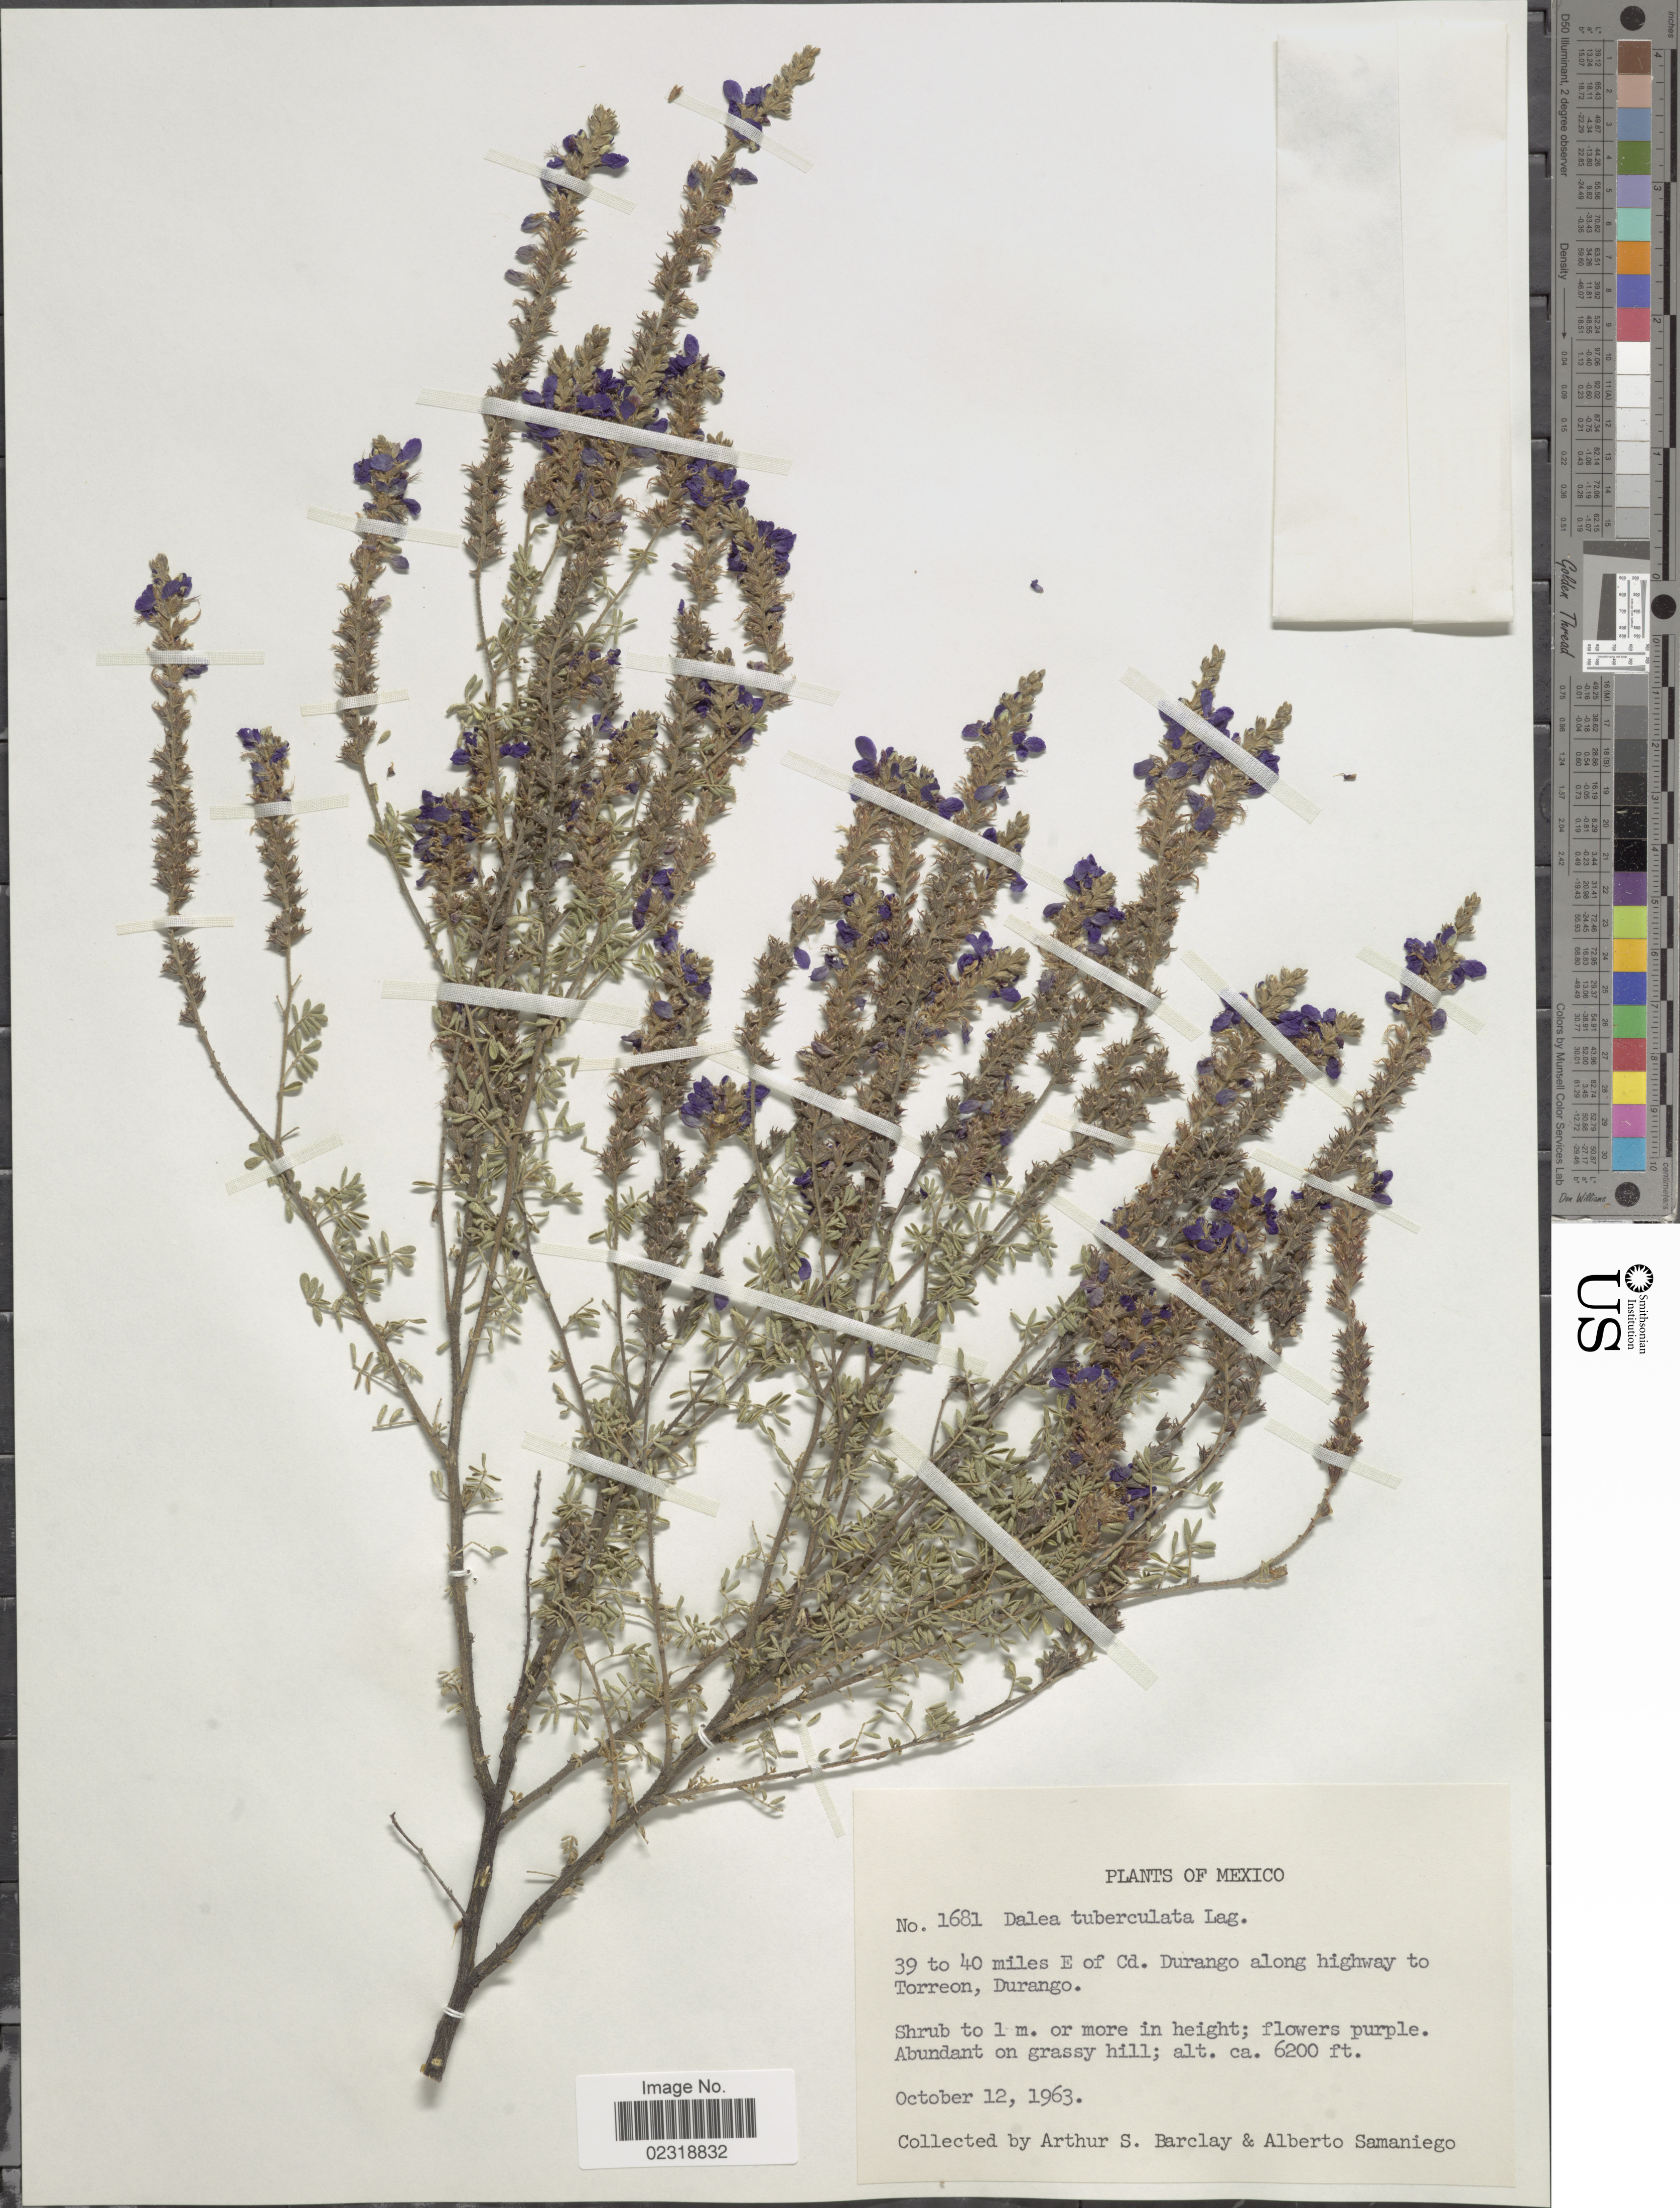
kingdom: Plantae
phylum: Tracheophyta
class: Magnoliopsida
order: Fabales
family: Fabaceae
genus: Dalea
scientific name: Dalea tuberculata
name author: Lag.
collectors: A. S. Barclay & A. V. Samaniego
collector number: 1681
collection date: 1963-10-12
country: Mexico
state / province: Durango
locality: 30 to 40 miles E of Cd. Durango along highway to Torreon.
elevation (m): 1890